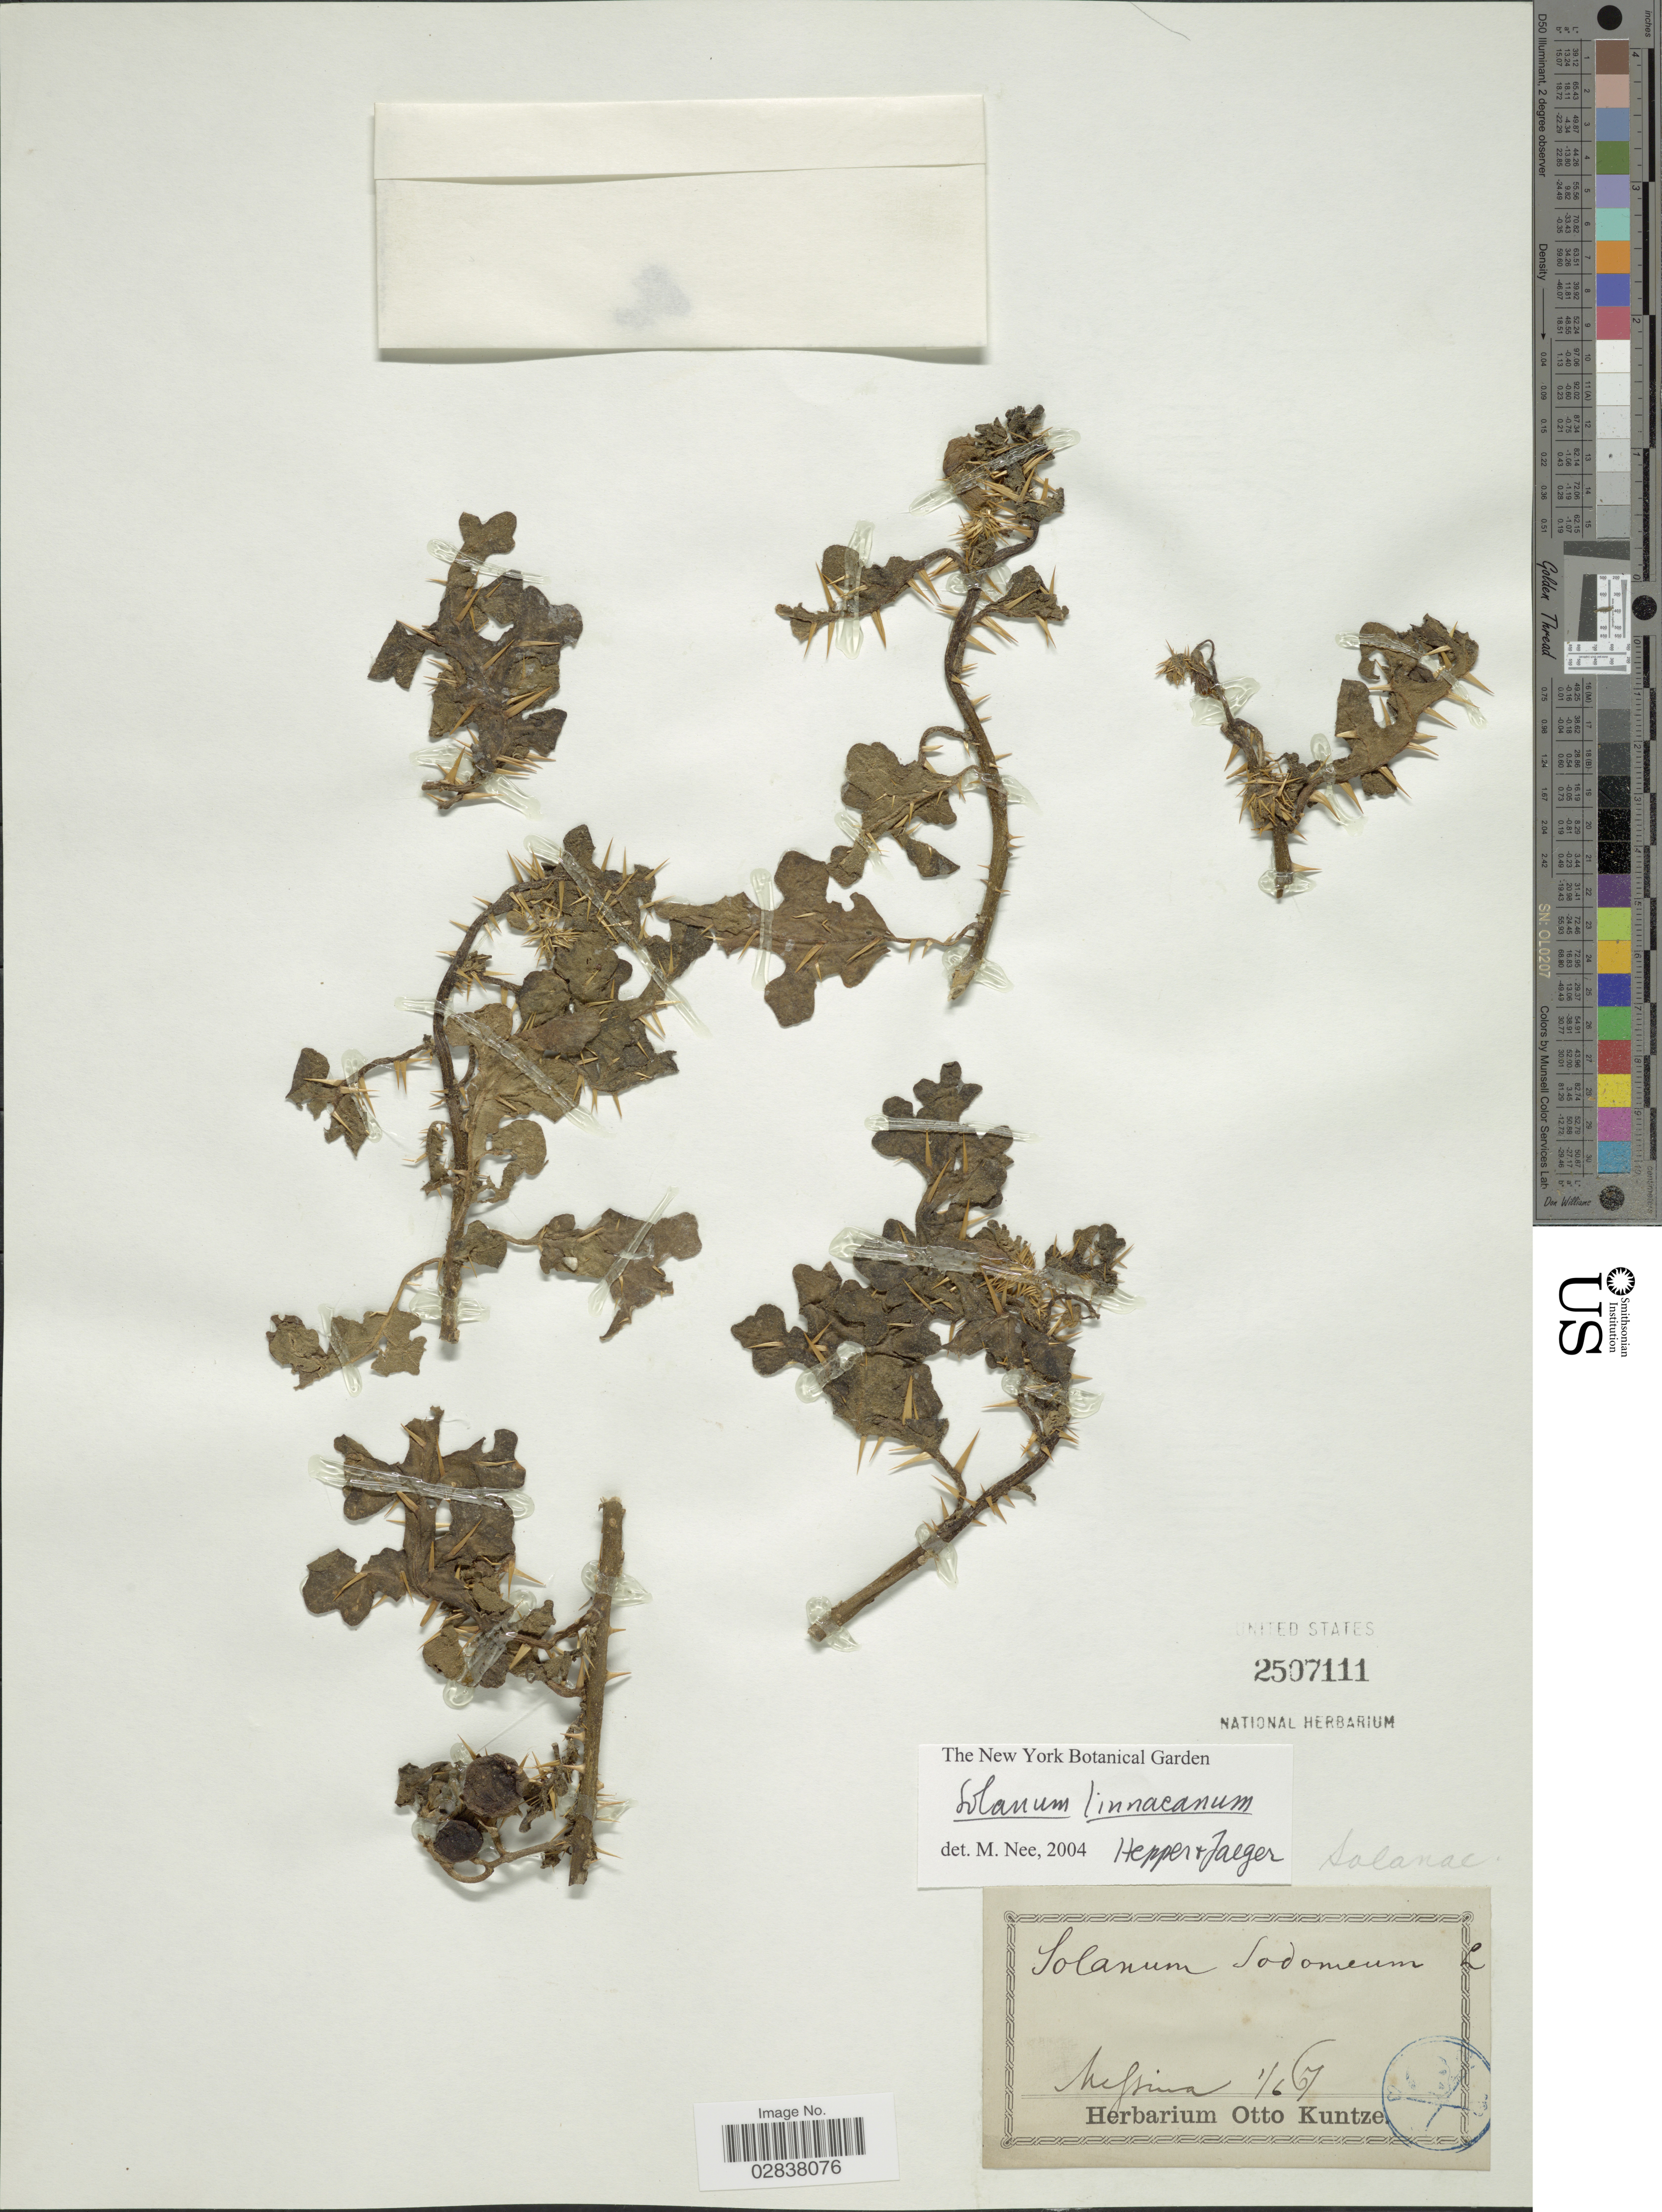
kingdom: Plantae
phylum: Tracheophyta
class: Magnoliopsida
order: Solanales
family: Solanaceae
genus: Solanum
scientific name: Solanum linnaeanum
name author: Hepper & P.-M.L.Jaeger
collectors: ex herb. Otto Kuntze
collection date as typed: Transcribed d/m/y: 1/6/67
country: Italy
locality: Messina.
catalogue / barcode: US 2507111